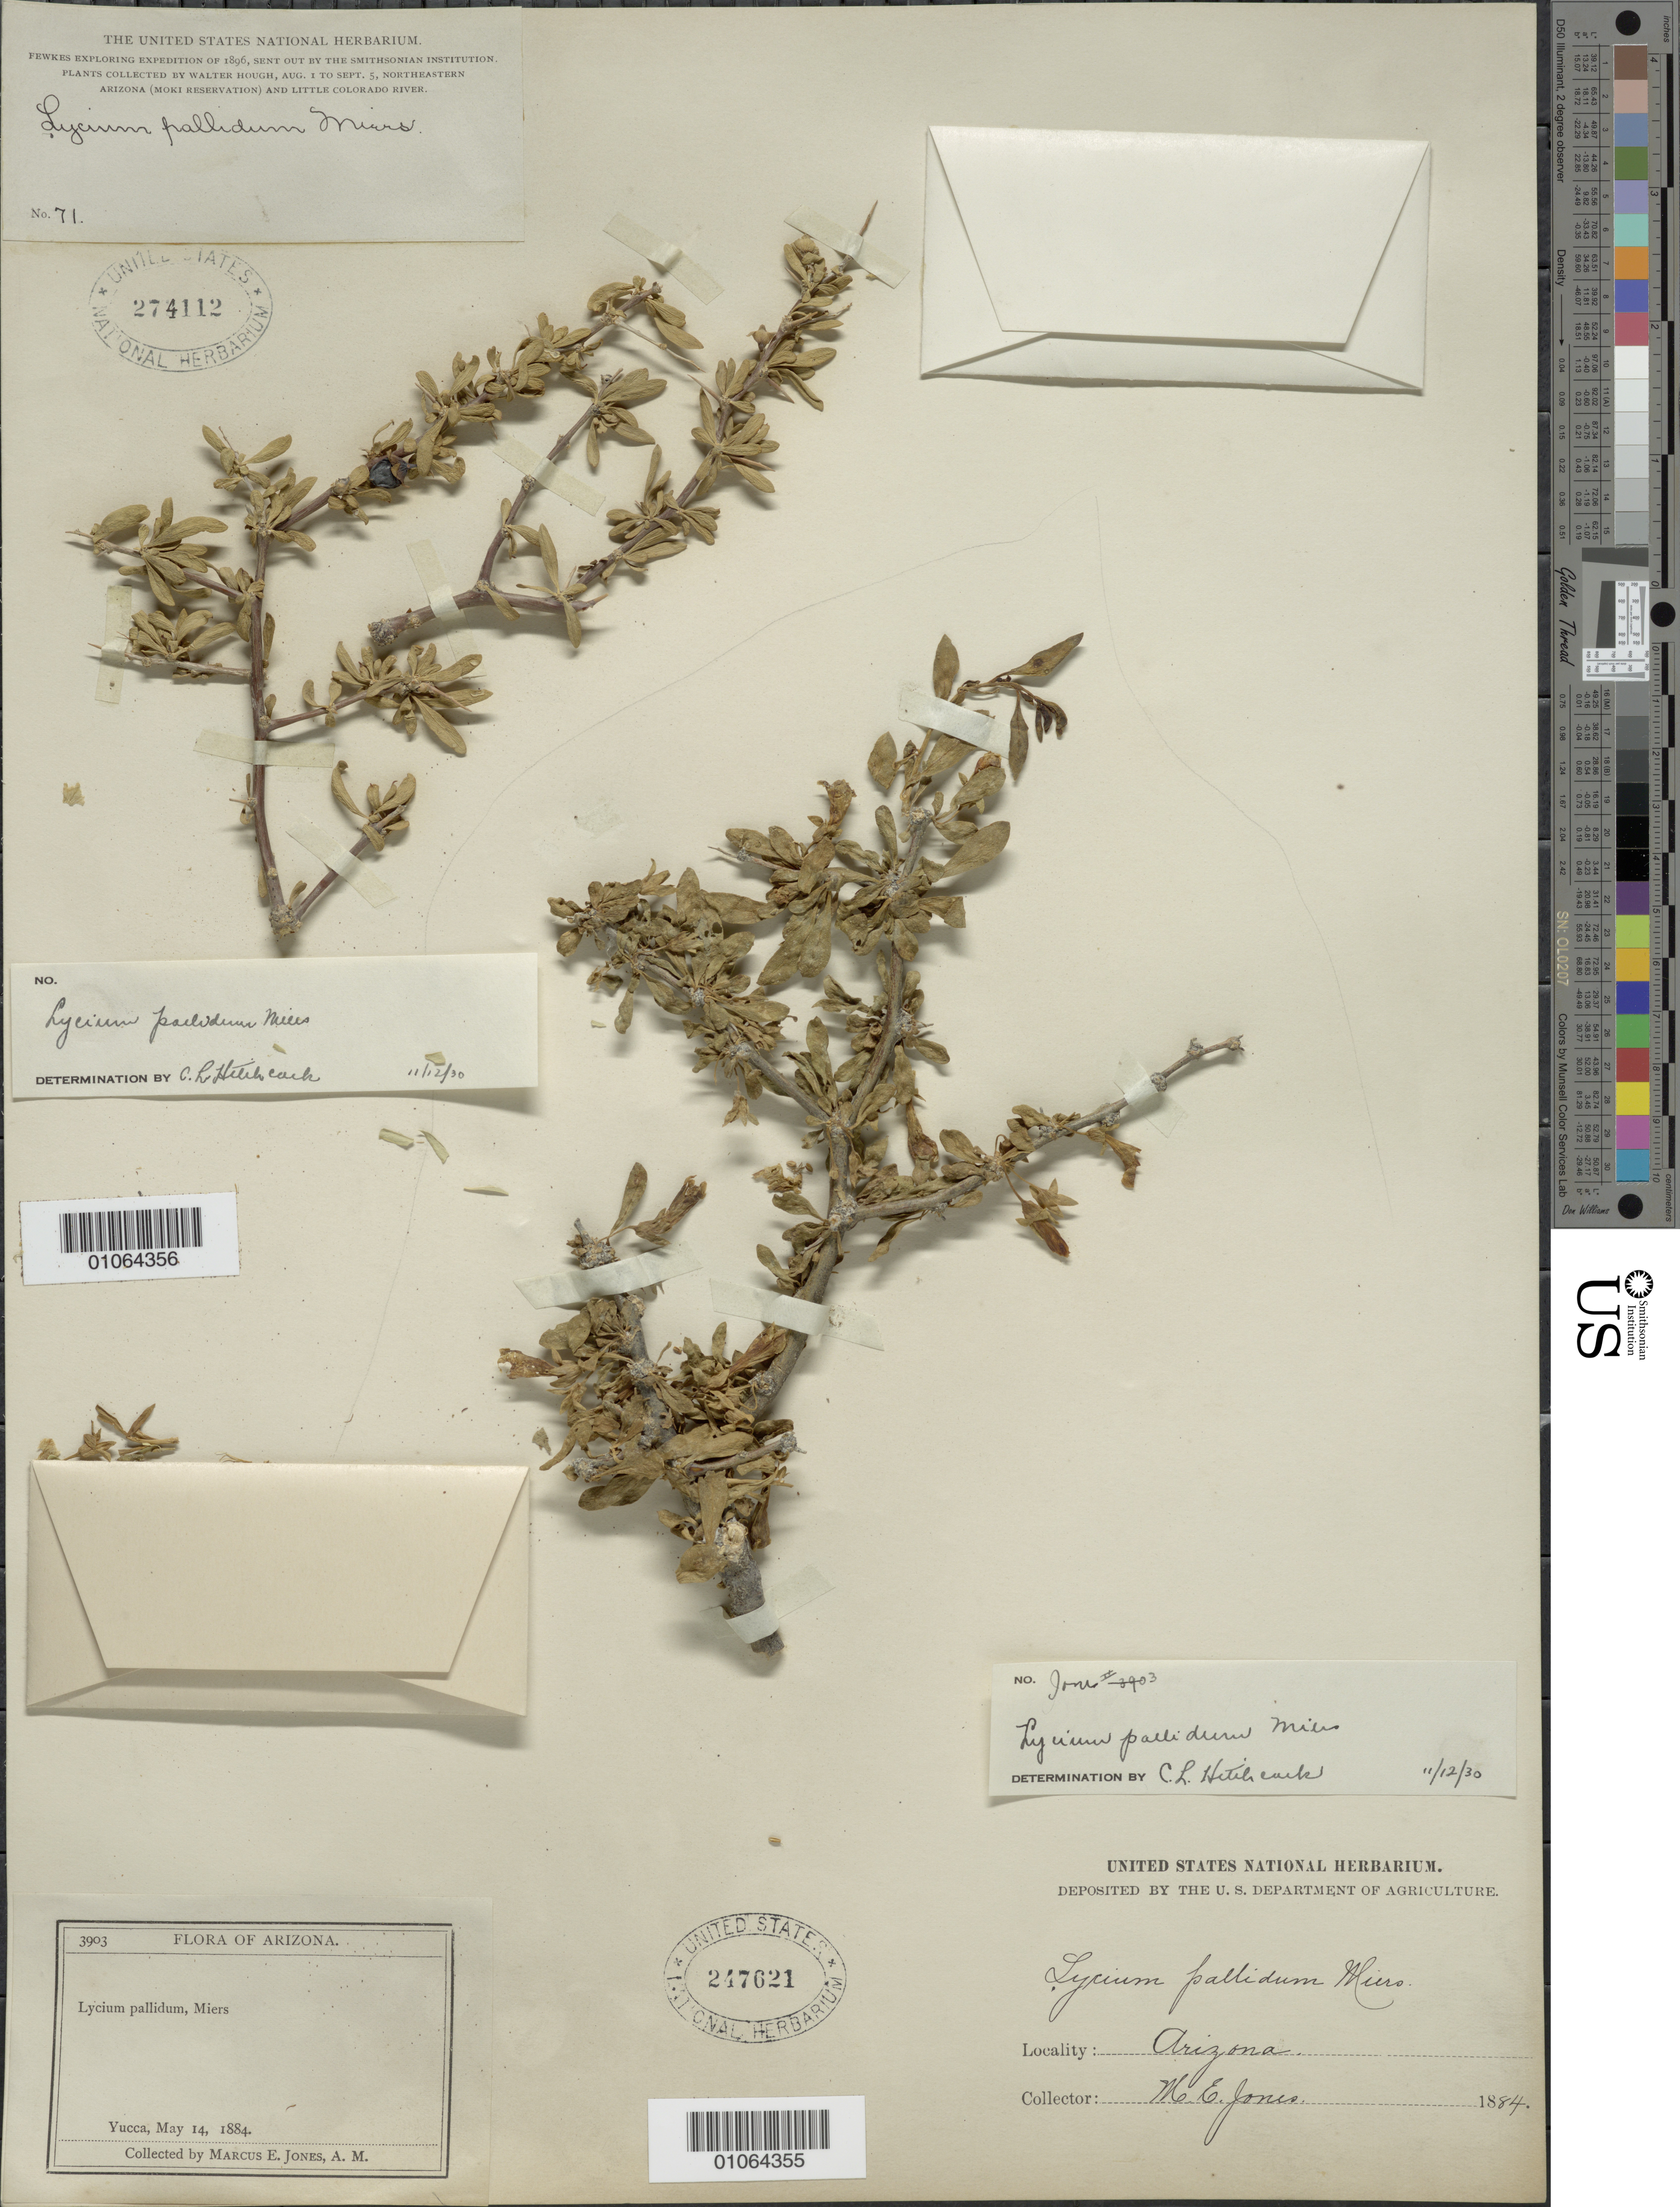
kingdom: Plantae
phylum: Tracheophyta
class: Magnoliopsida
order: Solanales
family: Solanaceae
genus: Lycium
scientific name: Lycium pallidum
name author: Miers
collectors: W. Hough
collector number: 71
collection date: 1896-08-01/1896-09-05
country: United States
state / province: Arizona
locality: Northeastern Arizona (Moki Reservation) and Little Colorado River.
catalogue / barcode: US 274112-2